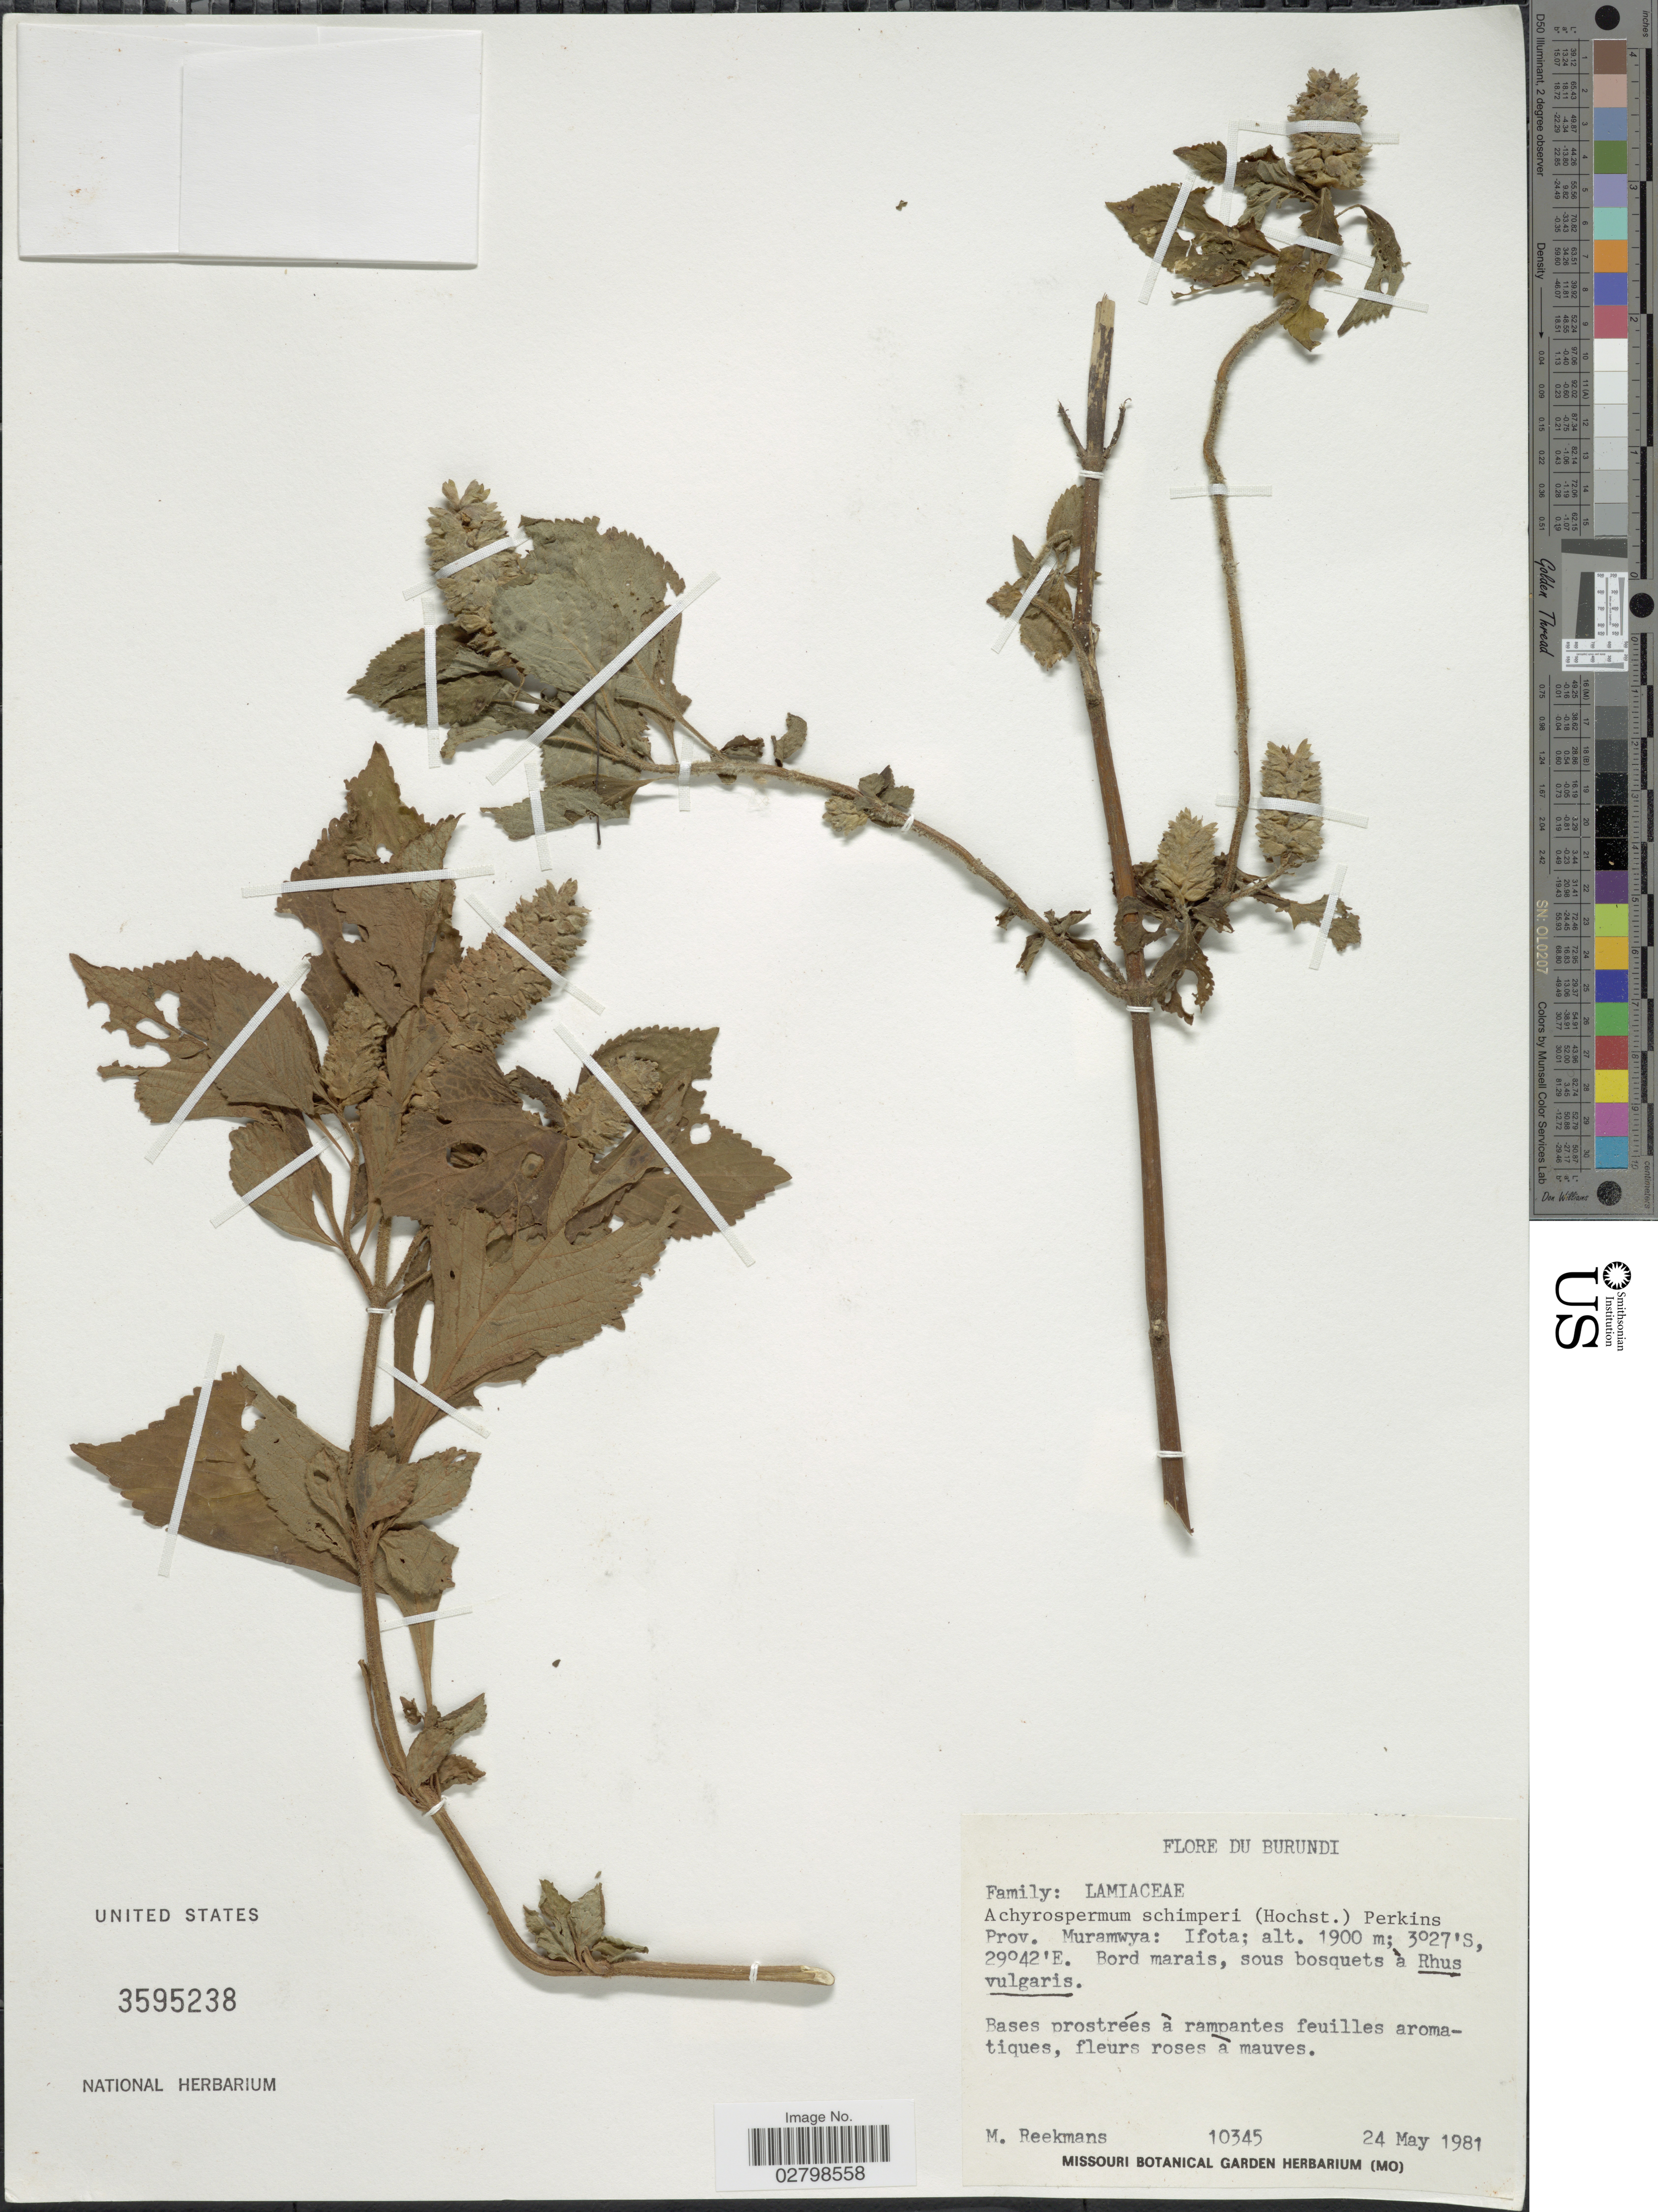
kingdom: Plantae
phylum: Tracheophyta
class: Magnoliopsida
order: Lamiales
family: Lamiaceae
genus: Achyrospermum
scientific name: Achyrospermum schimperi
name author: (Hochst. ex Briq.) Perkins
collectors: M. Reekmans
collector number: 10345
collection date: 1981-05-24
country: Burundi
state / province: Muramvya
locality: Prov. Muramwya: Ifota.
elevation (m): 1900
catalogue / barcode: US 3595238